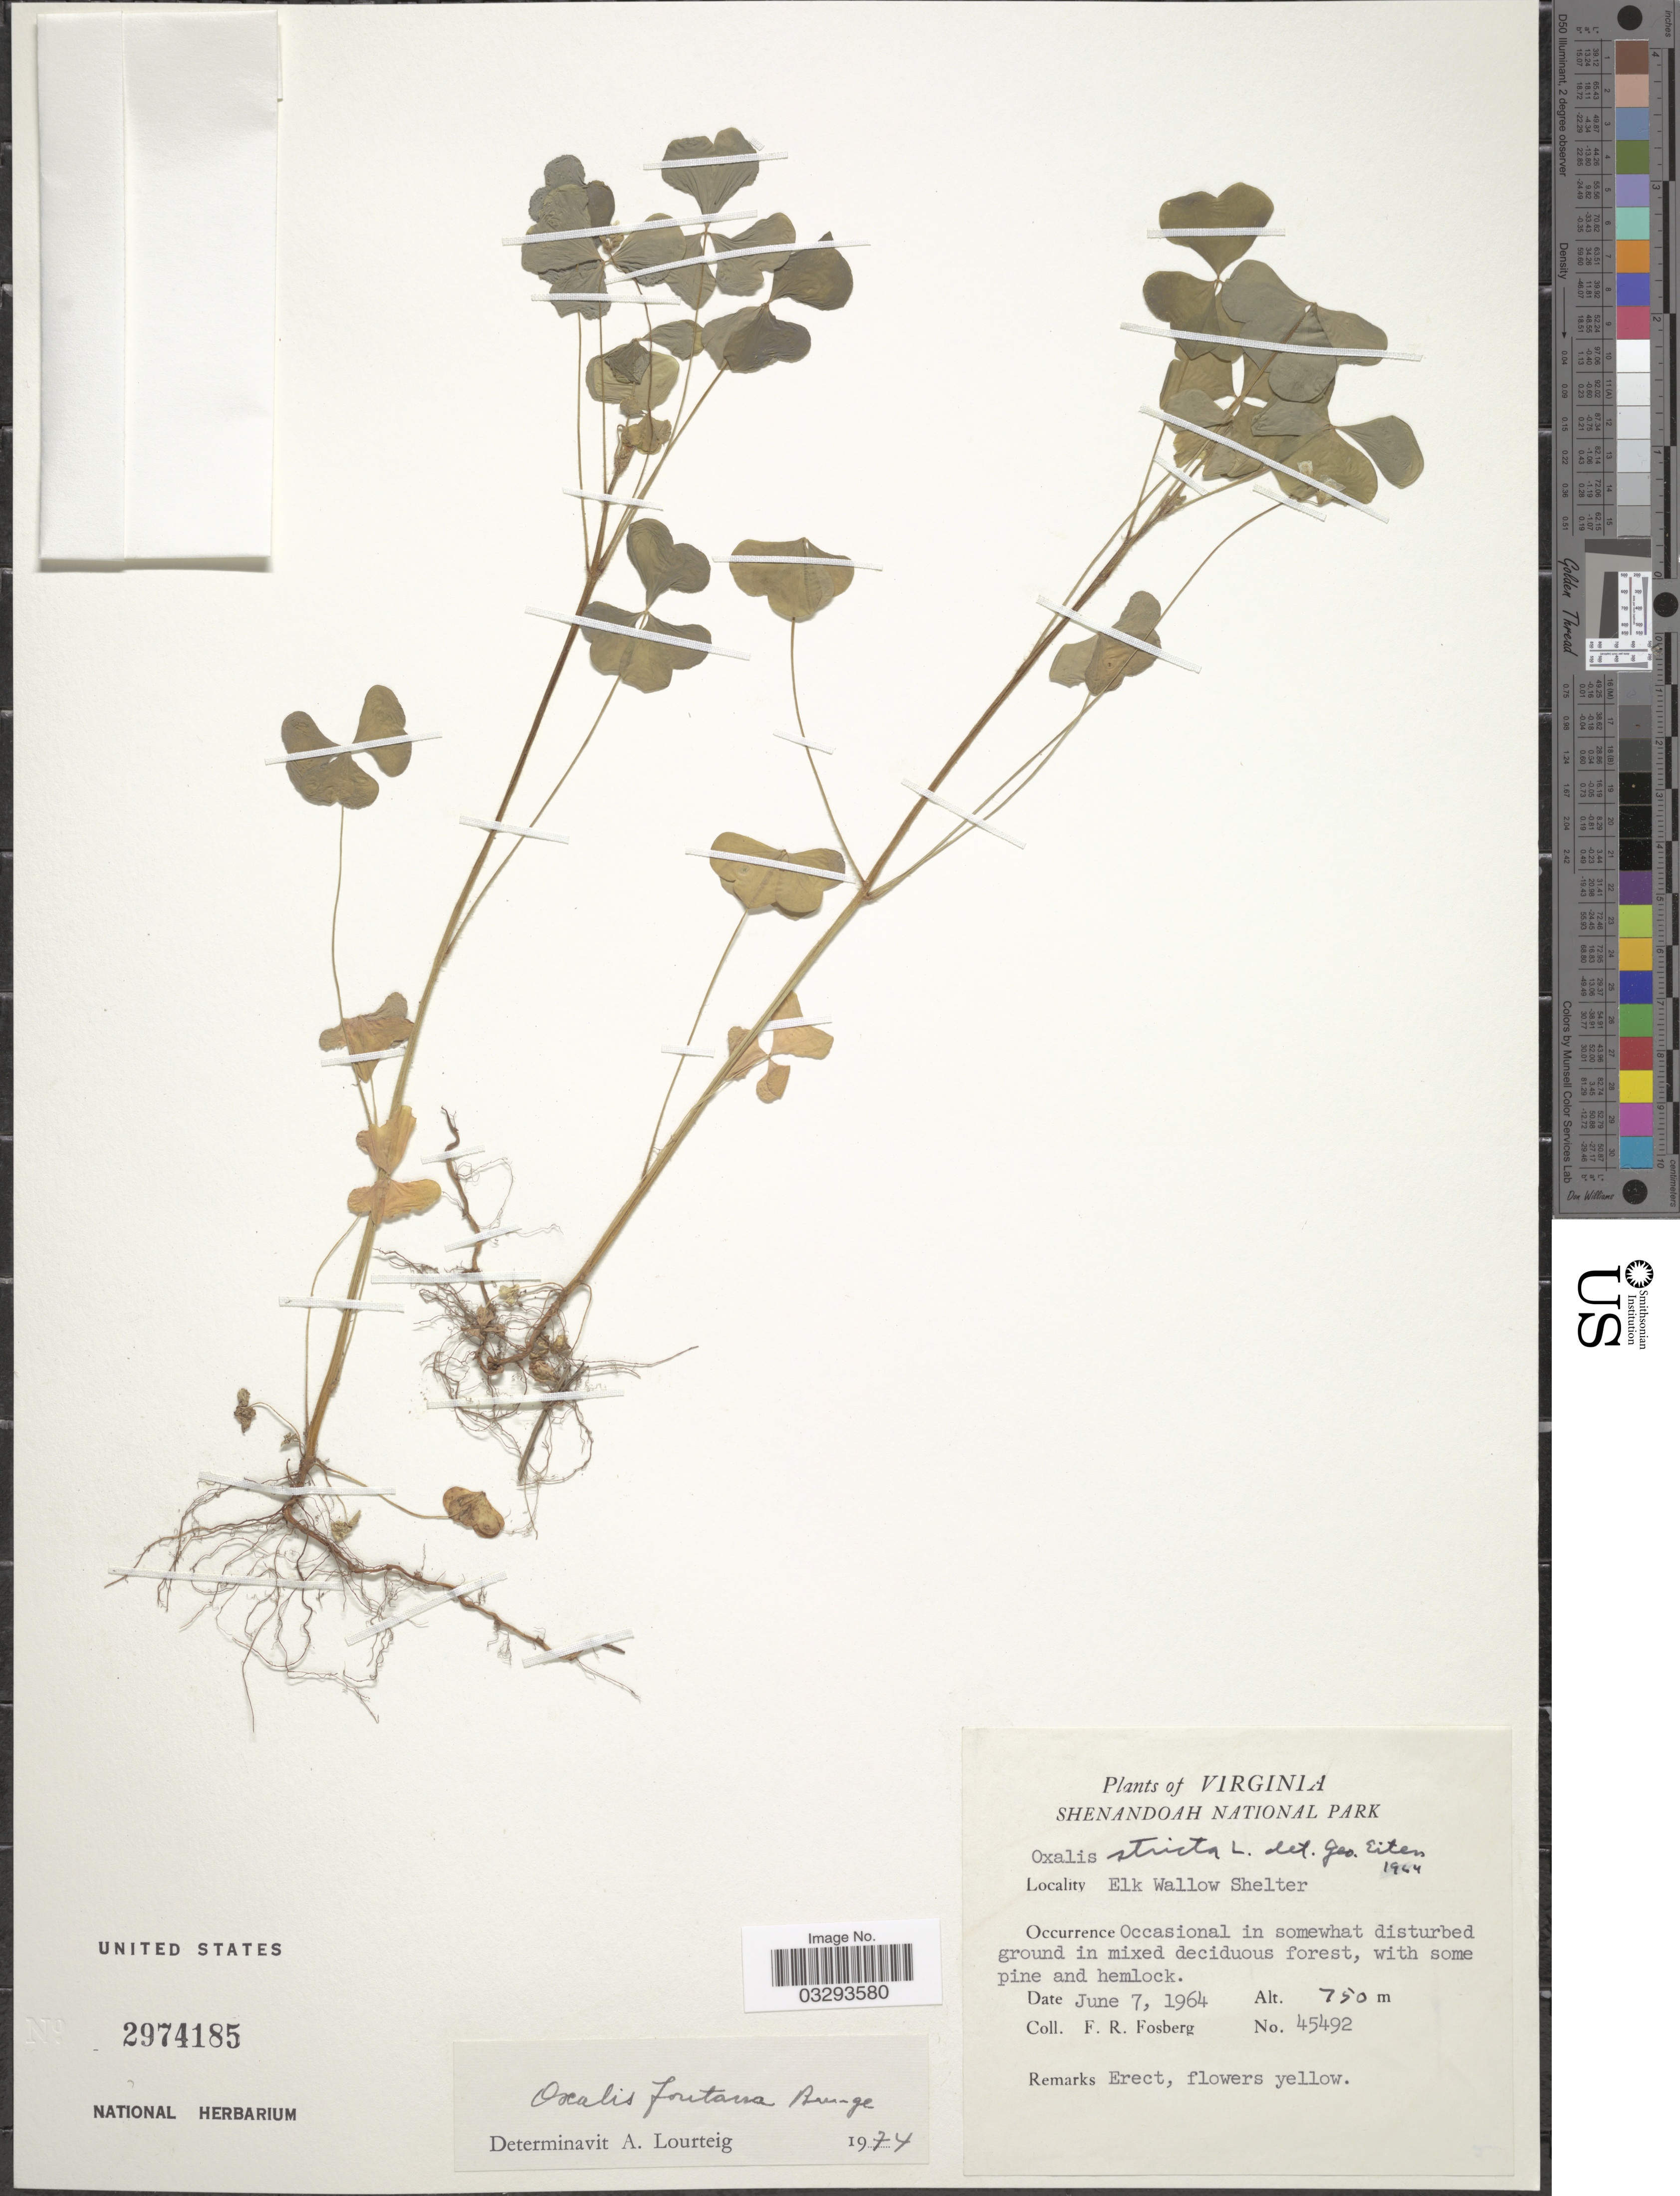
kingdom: Plantae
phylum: Tracheophyta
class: Magnoliopsida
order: Oxalidales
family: Oxalidaceae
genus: Oxalis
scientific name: Oxalis fontana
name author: Bunge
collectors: F. R. Fosberg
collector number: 45492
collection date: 1964-06-07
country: United States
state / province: Virginia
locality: Shenandoah National Park. Elk Wallow Shelter.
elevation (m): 750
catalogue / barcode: US 2974185